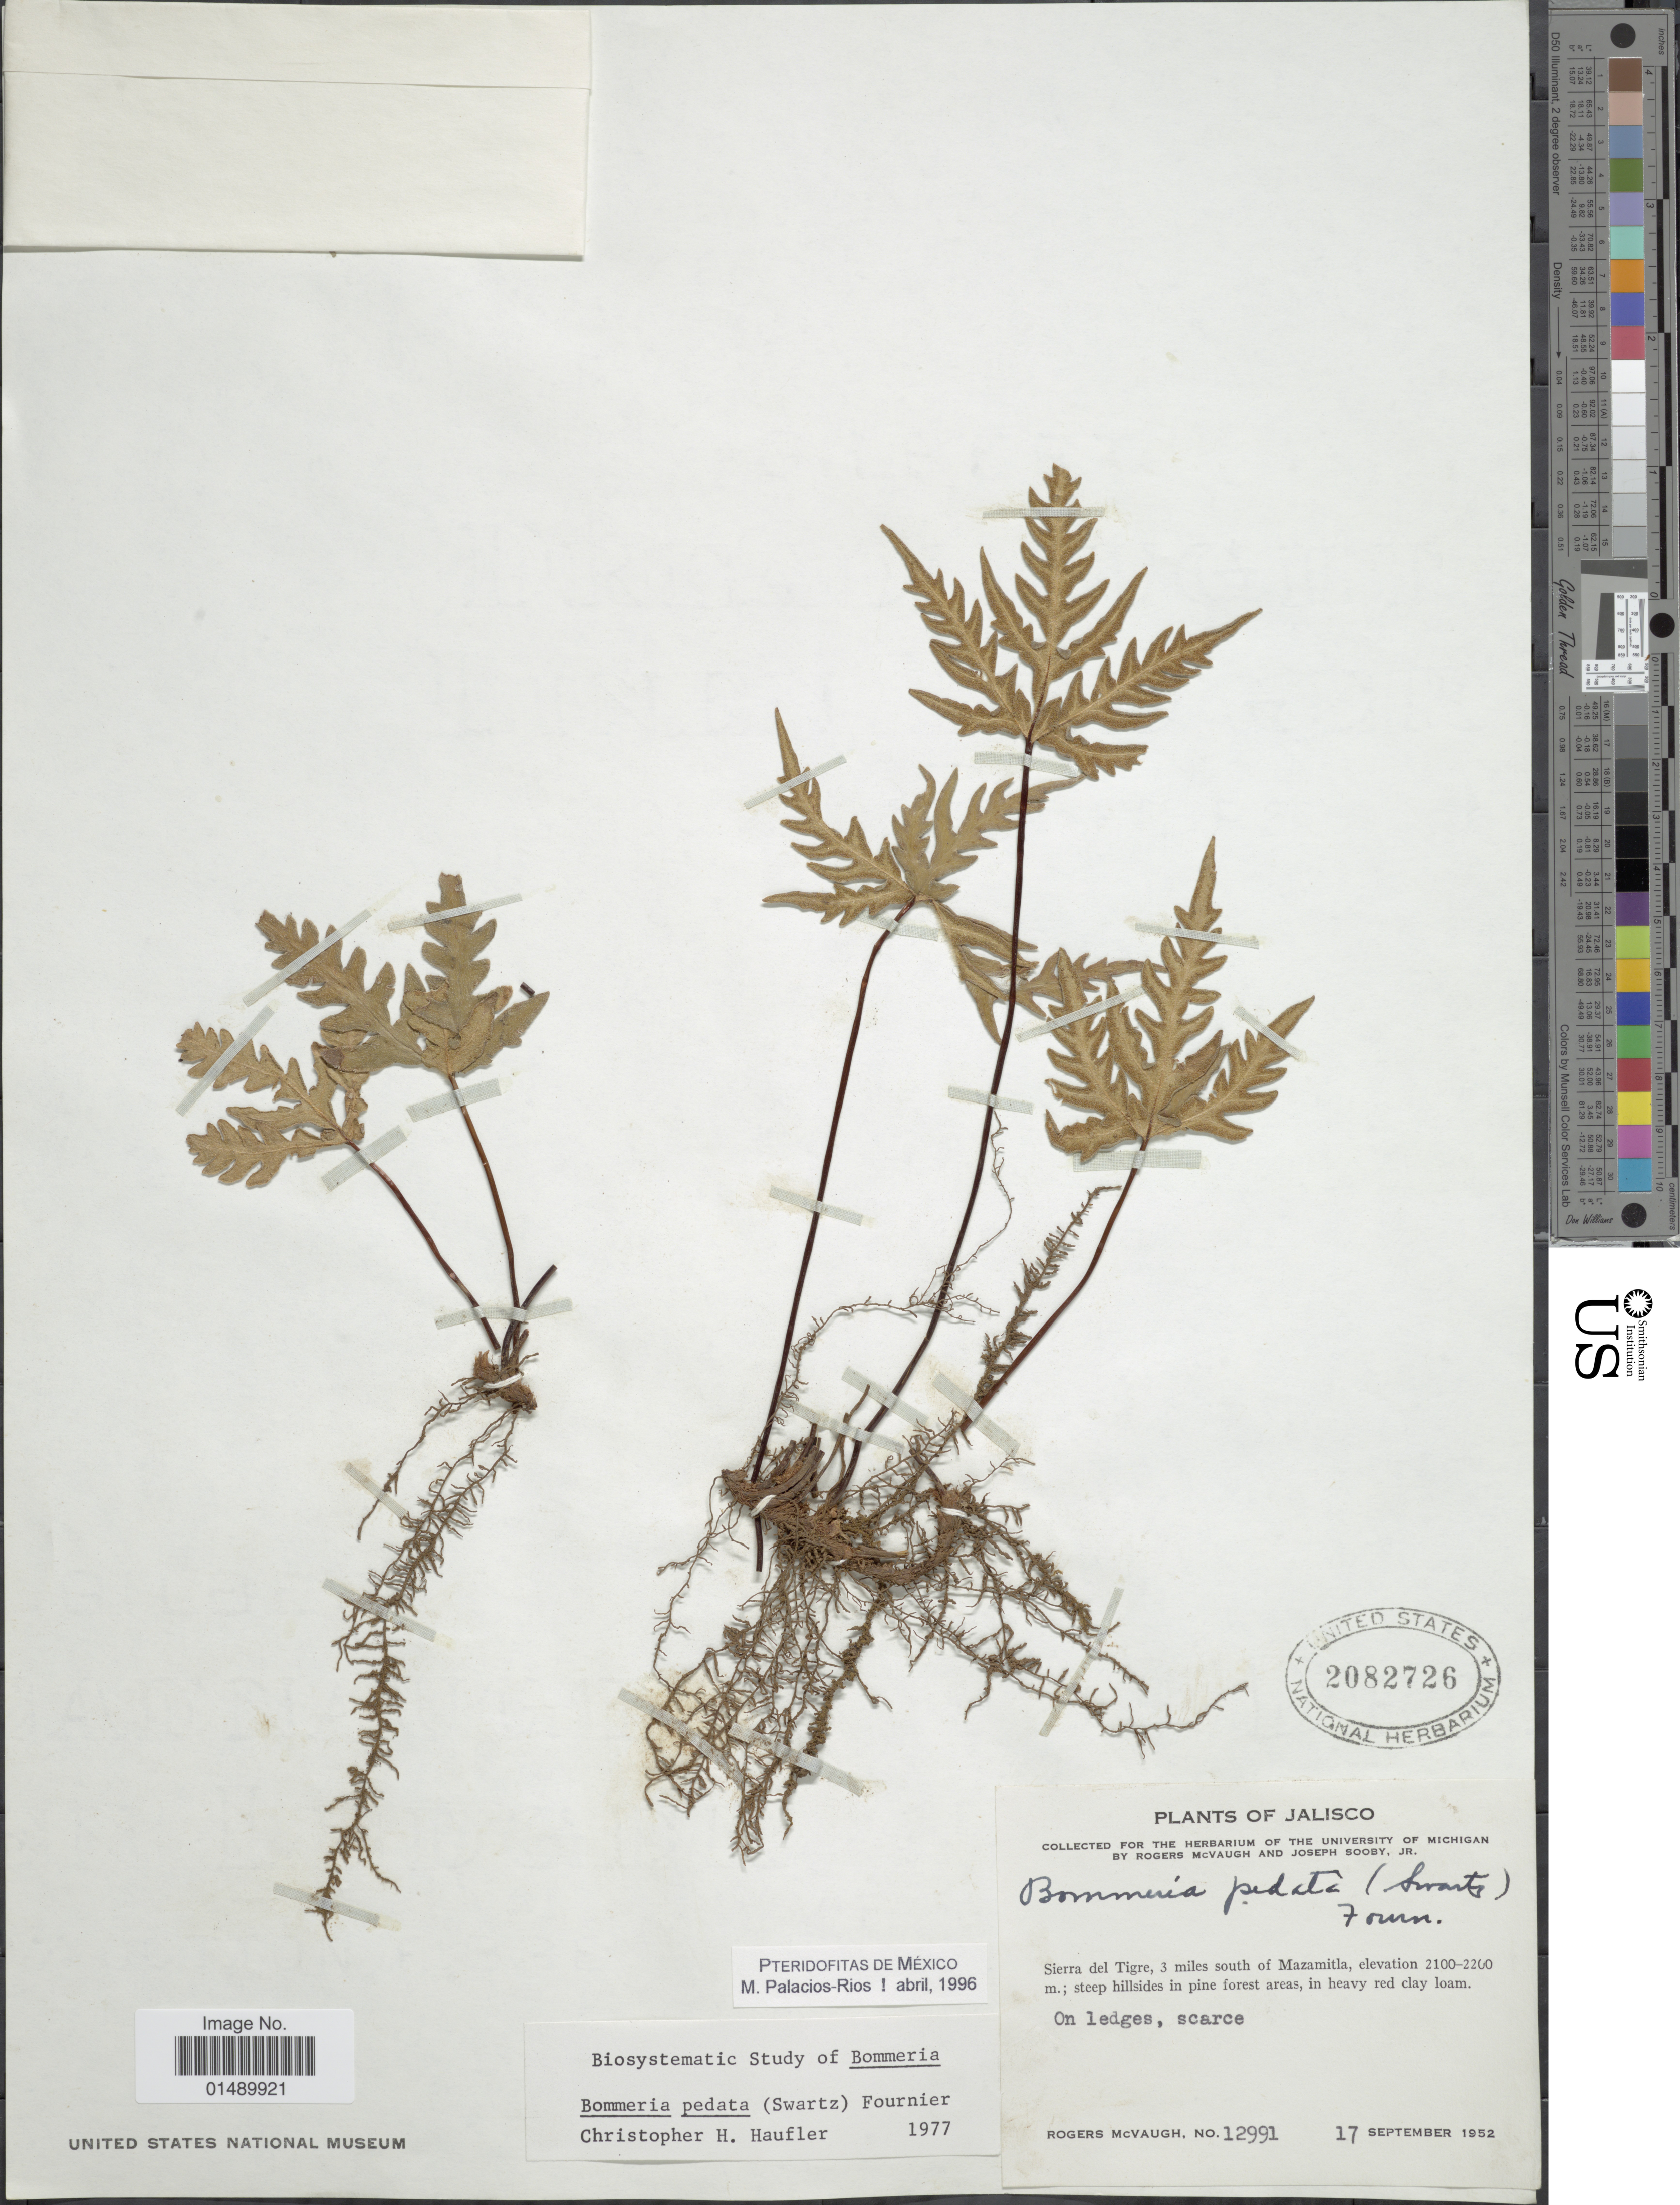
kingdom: Plantae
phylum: Tracheophyta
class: Polypodiopsida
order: Polypodiales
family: Pteridaceae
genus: Bommeria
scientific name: Bommeria pedata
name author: (Sw.) E. Fourn.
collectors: R. McVaugh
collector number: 12991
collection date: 1952-09-17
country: Mexico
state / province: Jalisco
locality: Mexico, Sierra del Tigre, 3 miles south of Mazamitla.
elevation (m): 2100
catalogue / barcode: US 2082726